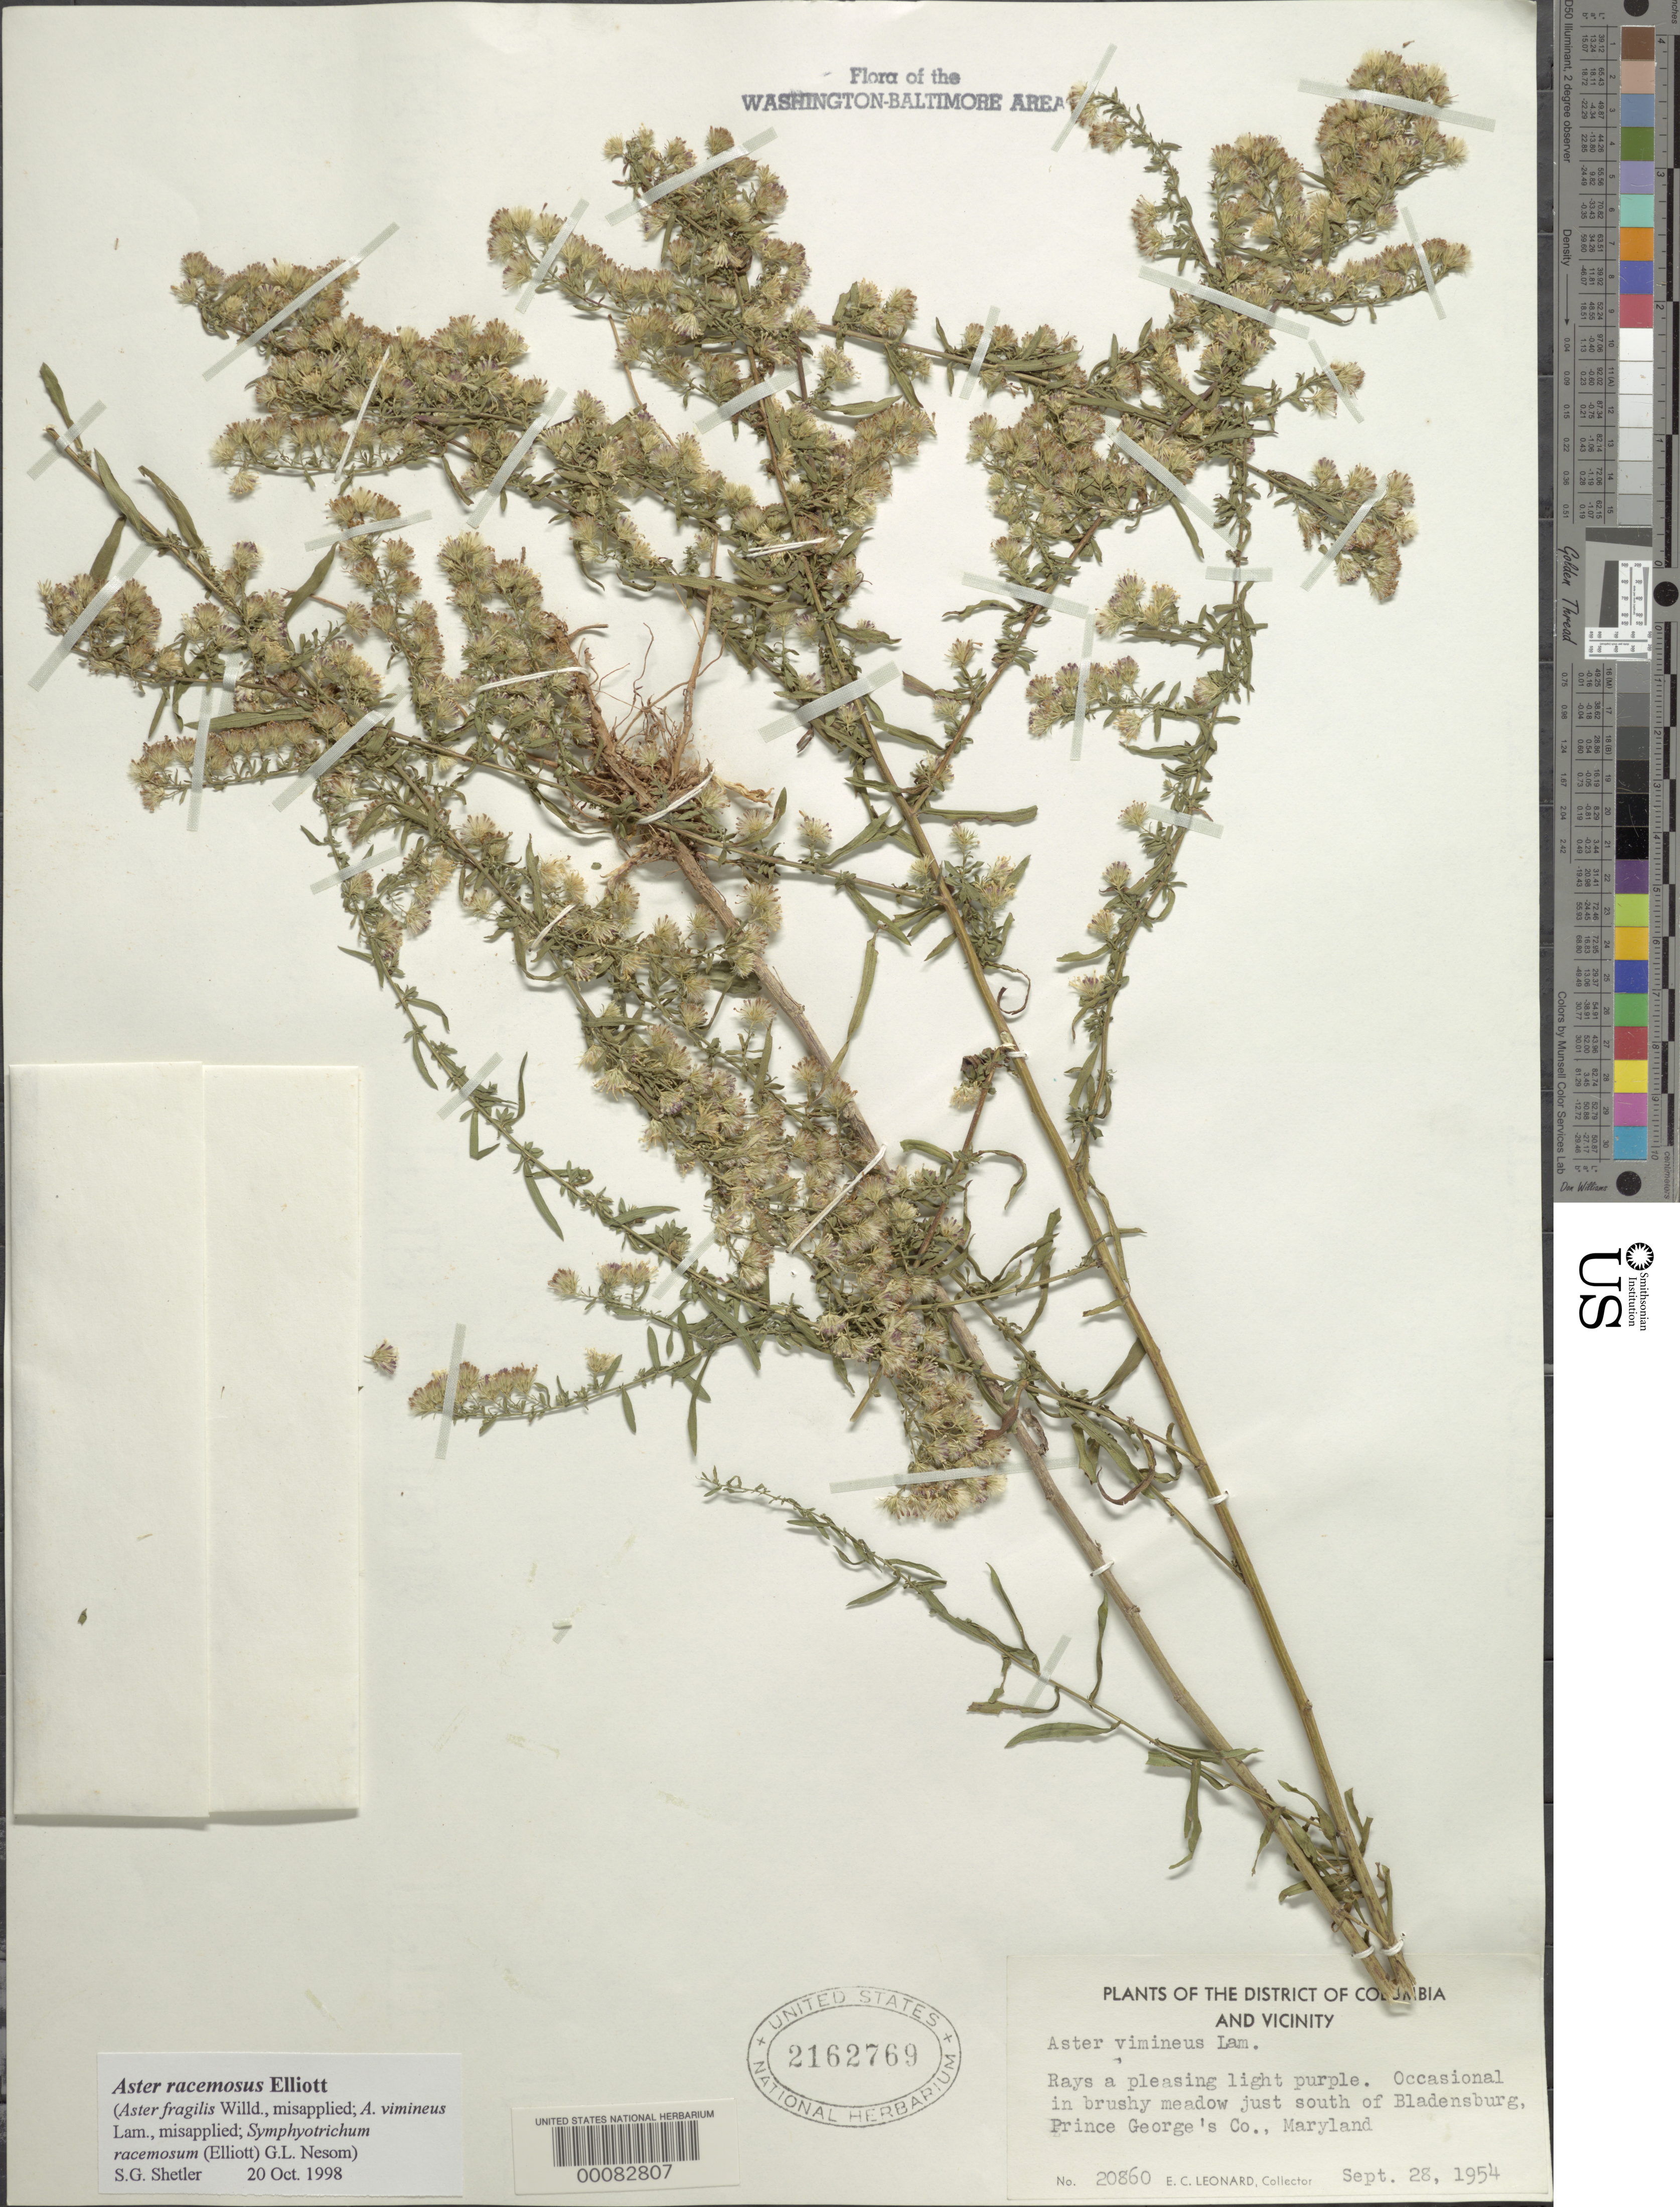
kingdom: Plantae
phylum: Tracheophyta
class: Magnoliopsida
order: Asterales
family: Asteraceae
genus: Symphyotrichum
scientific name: Symphyotrichum racemosum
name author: (Elliott) G.L. Nesom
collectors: E. C. Leonard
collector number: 20860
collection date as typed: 28 Sep 1954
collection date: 1954-09-28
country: United States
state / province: Maryland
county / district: St. Mary's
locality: South of Bladensburg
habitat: Brushy meadow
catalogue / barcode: US 2162769